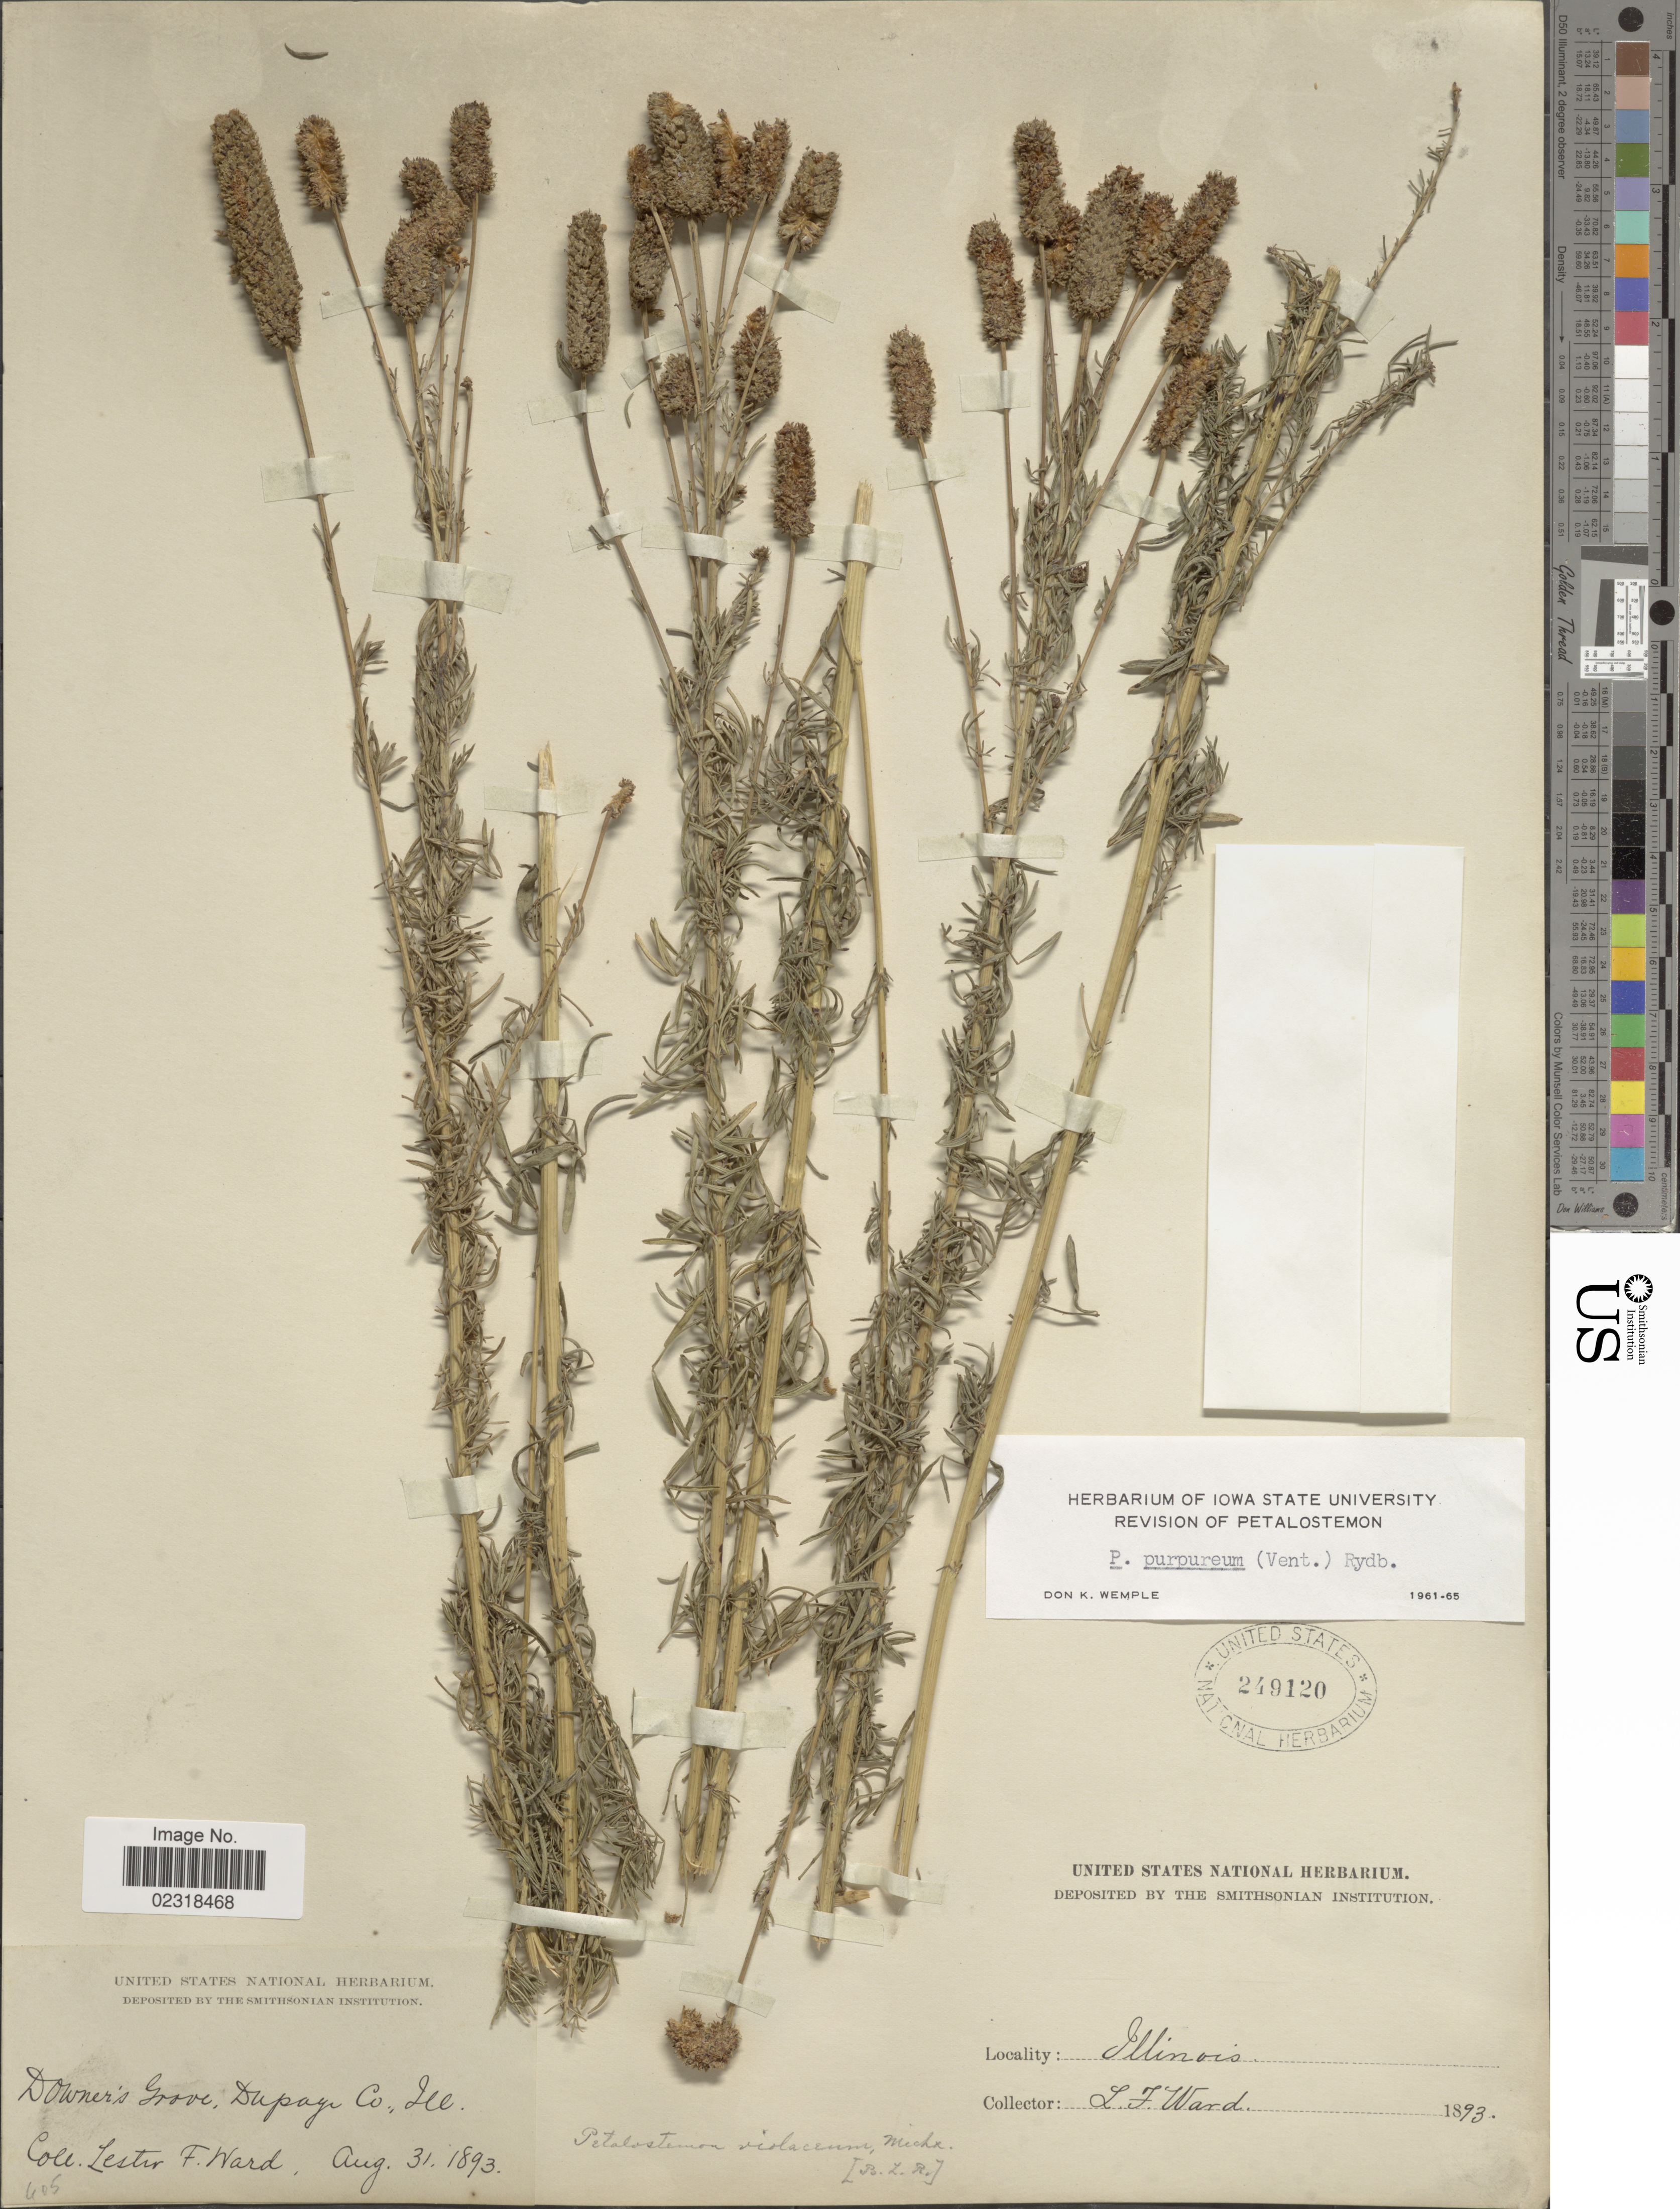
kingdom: Plantae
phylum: Tracheophyta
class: Magnoliopsida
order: Fabales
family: Fabaceae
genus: Dalea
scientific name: Dalea purpurea var. purpurea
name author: Vent.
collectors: L. F. Ward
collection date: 1893-08-31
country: United States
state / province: Illinois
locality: Downer's Grove, Dupayn Co.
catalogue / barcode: US 249120